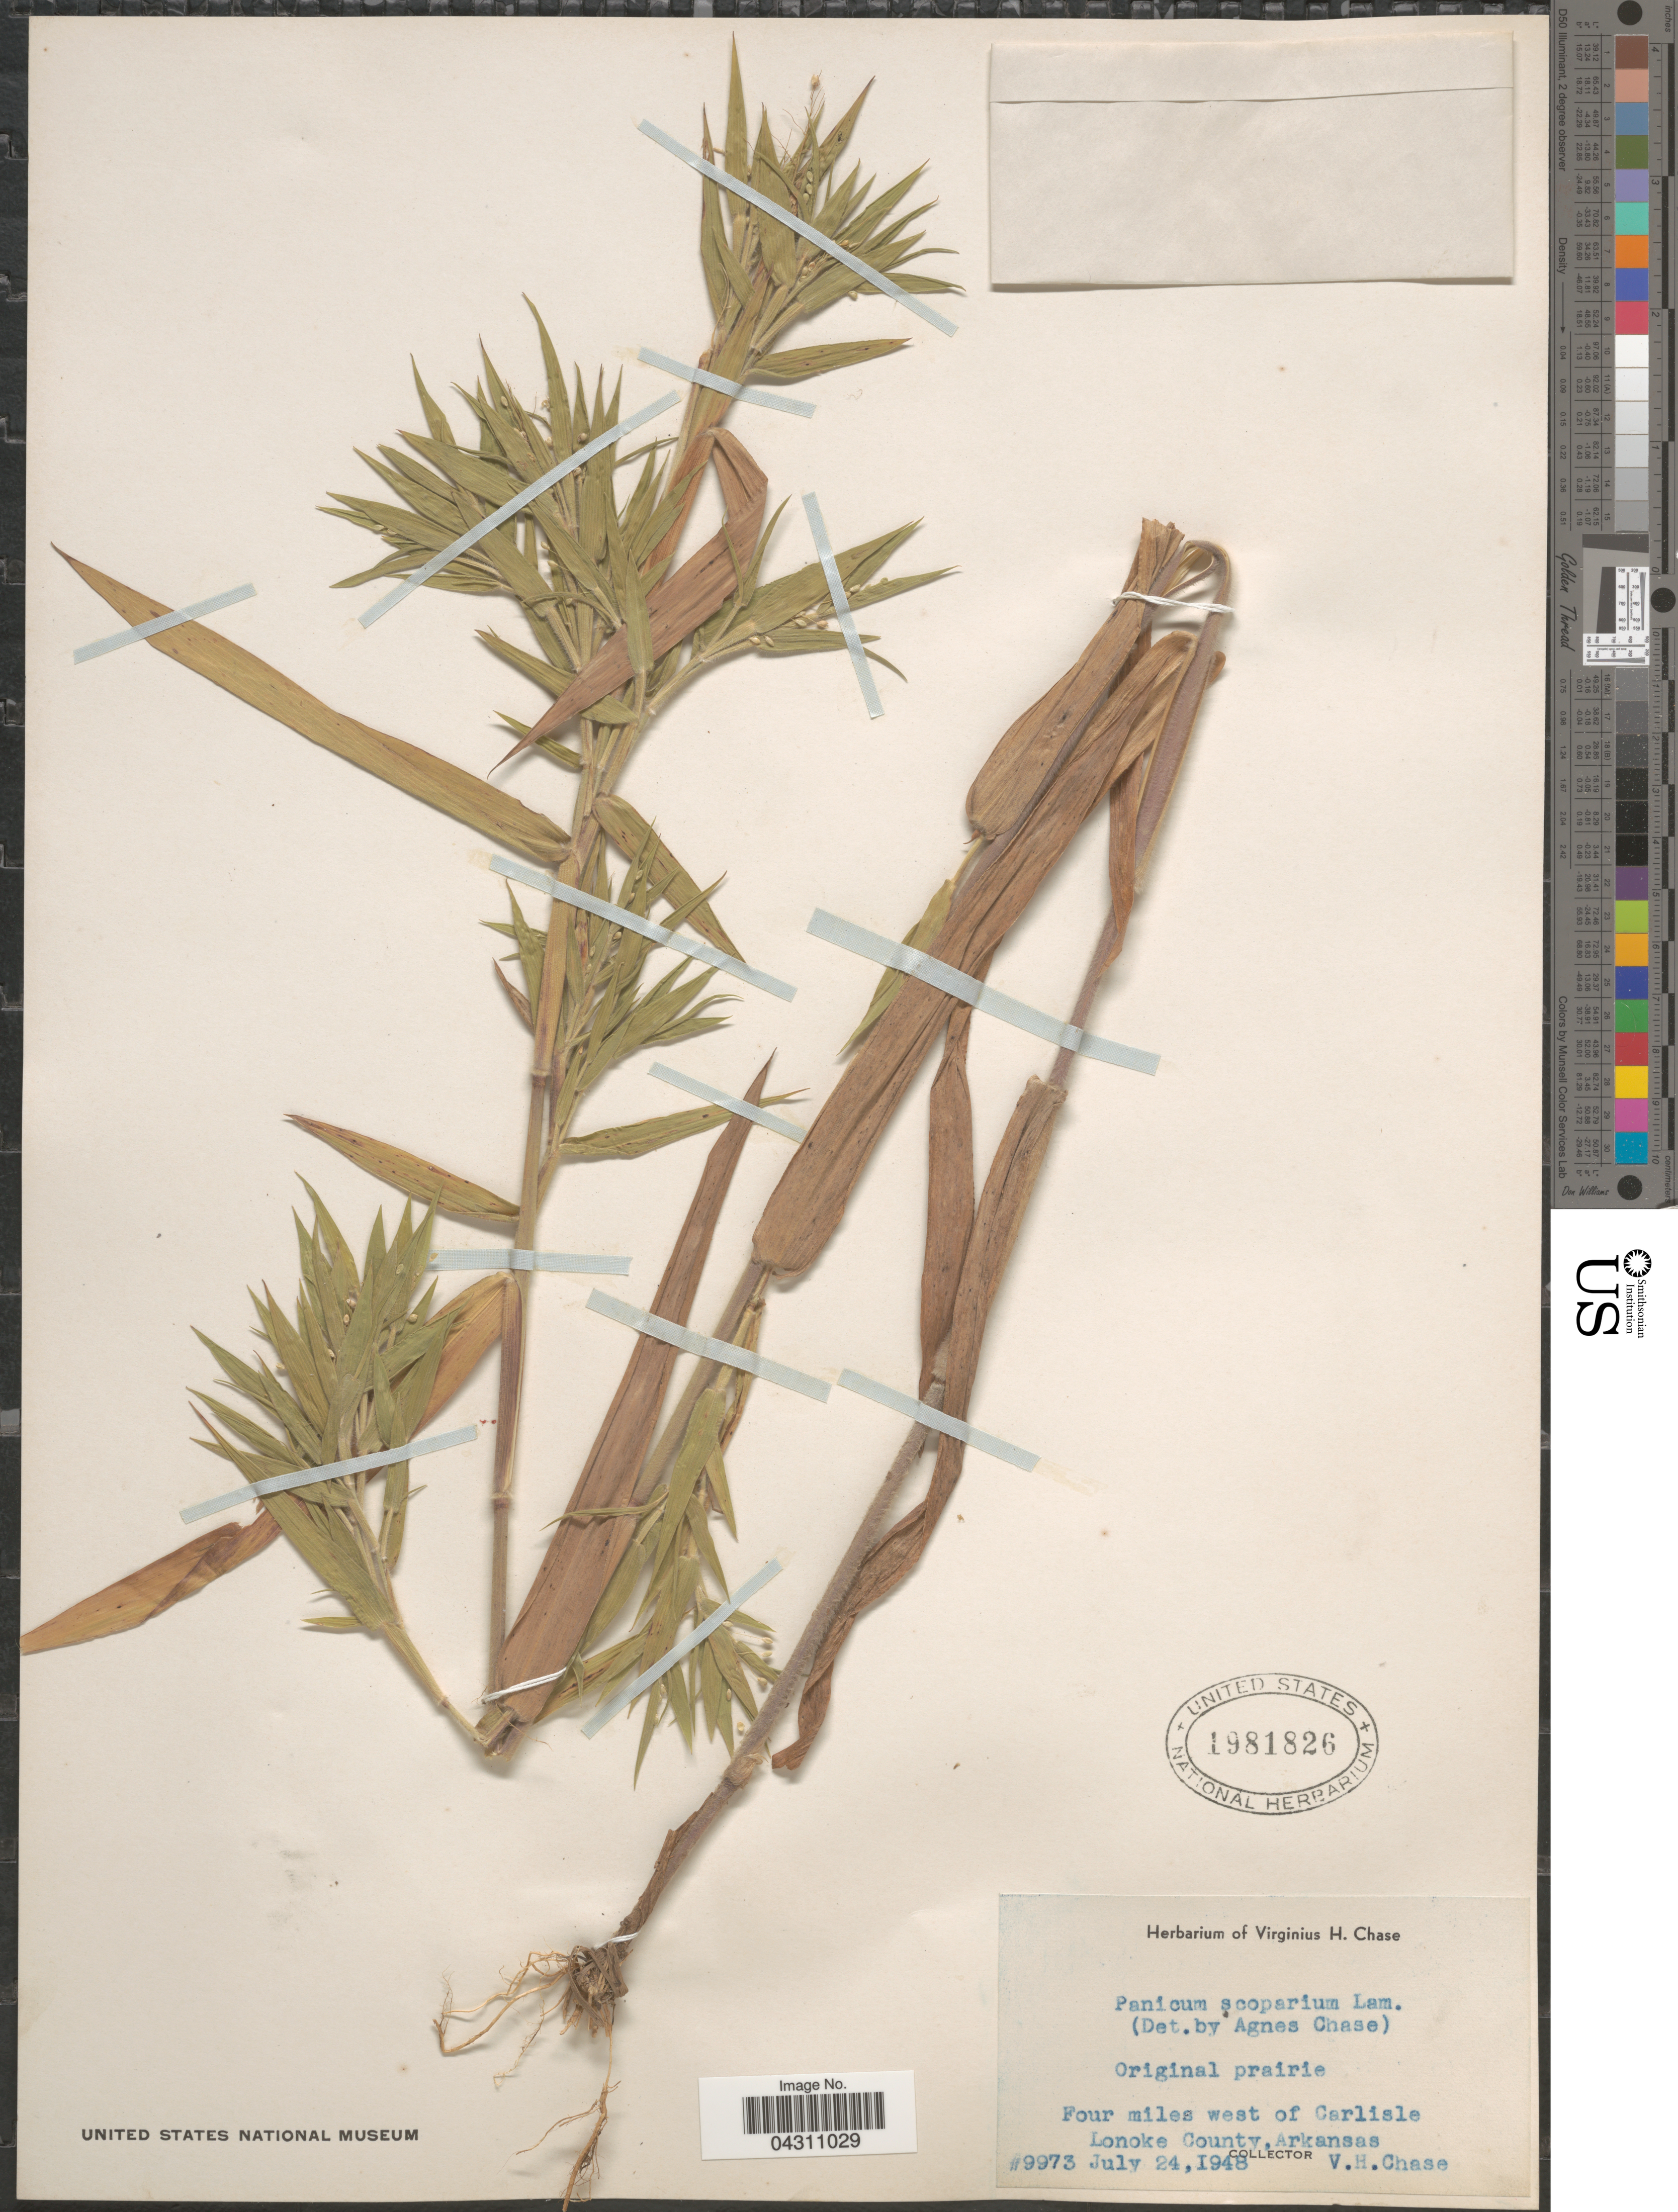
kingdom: Plantae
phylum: Tracheophyta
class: Liliopsida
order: Poales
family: Poaceae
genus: Dichanthelium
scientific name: Dichanthelium scoparium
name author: (Lam.) Gould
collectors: V. H. Chase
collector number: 9973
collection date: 1948-07-24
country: United States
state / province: Arkansas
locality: Four miles west of Carlisle Lonoke County.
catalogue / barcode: US 1981826